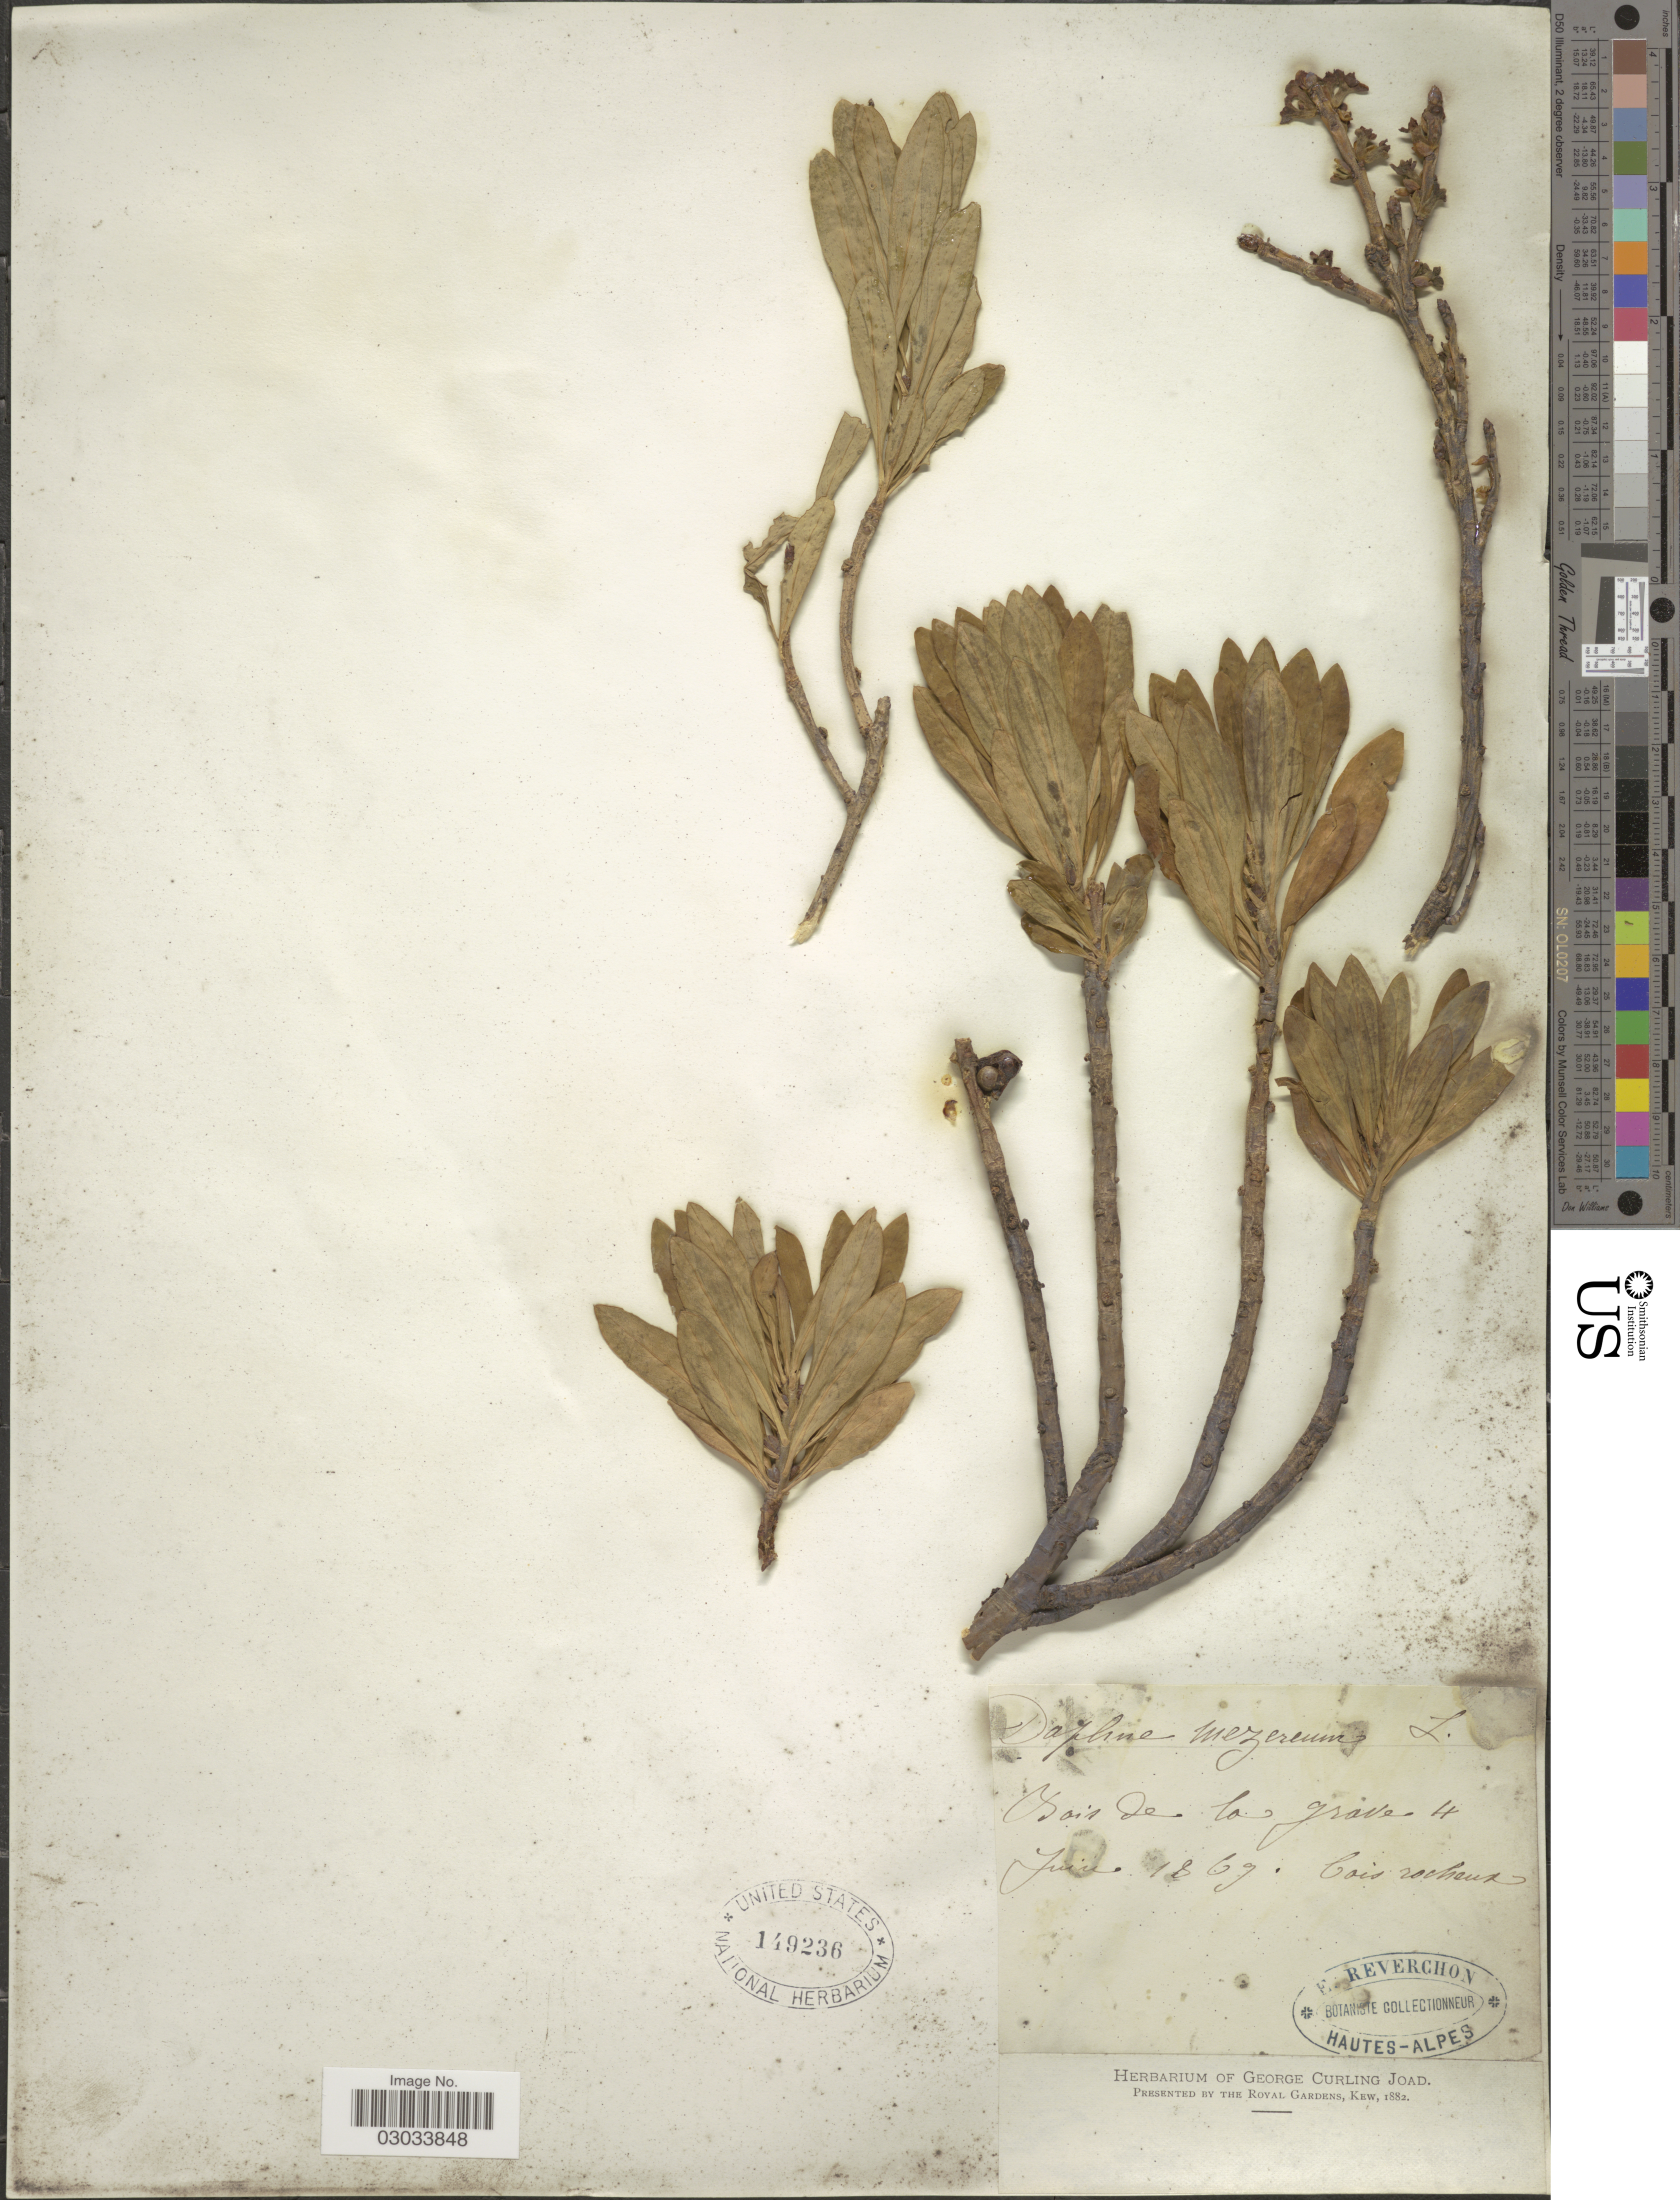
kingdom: Plantae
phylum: Tracheophyta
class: Magnoliopsida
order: Malvales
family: Thymelaeaceae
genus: Daphne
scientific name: Daphne mezereum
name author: L.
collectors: E. Reverchon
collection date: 1869-06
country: France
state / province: Provence-Alpes-Côte d'Azur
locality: Bois de La Grave, bois rocheaux [woods of La Grave, rocky woods]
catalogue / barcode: US 149236